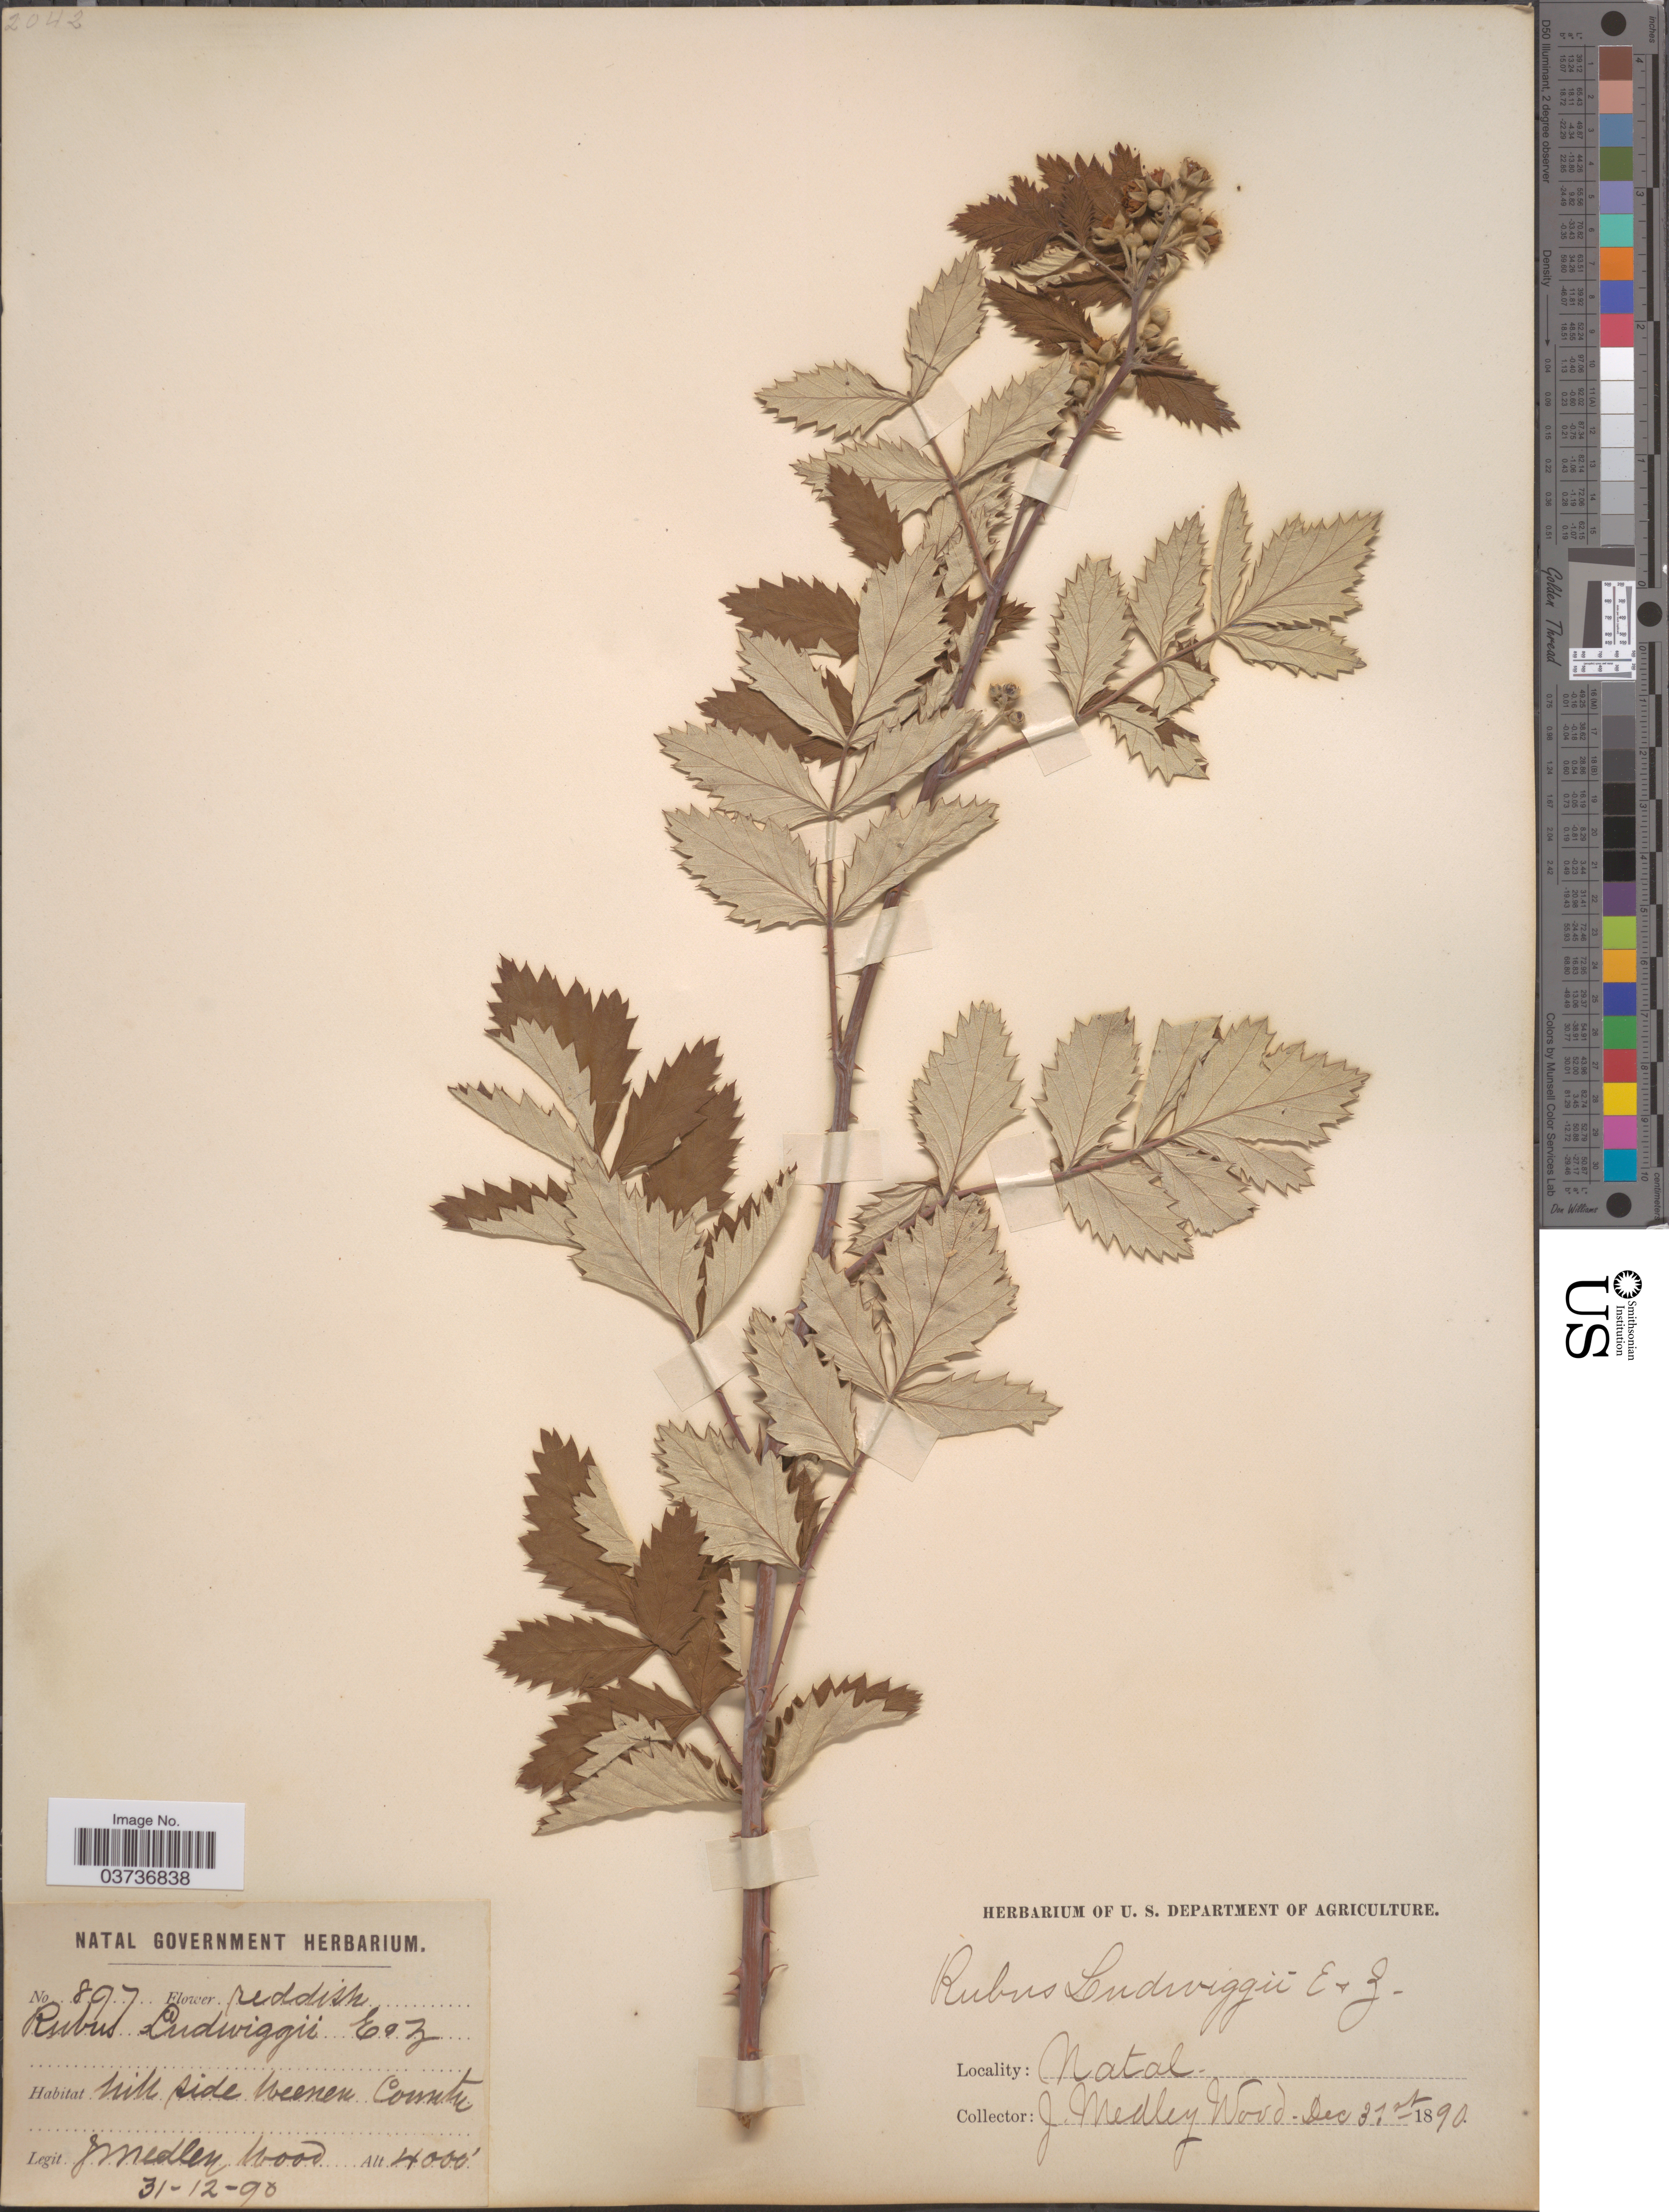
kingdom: Plantae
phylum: Tracheophyta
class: Magnoliopsida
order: Rosales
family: Rosaceae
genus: Rubus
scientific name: Rubus ludwigii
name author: Eckl. & Zeyh.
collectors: J. M. Wood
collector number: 897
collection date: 1890-12-31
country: South Africa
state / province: KwaZulu-Natal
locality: Natal. Hill side Weenen County.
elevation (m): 1219